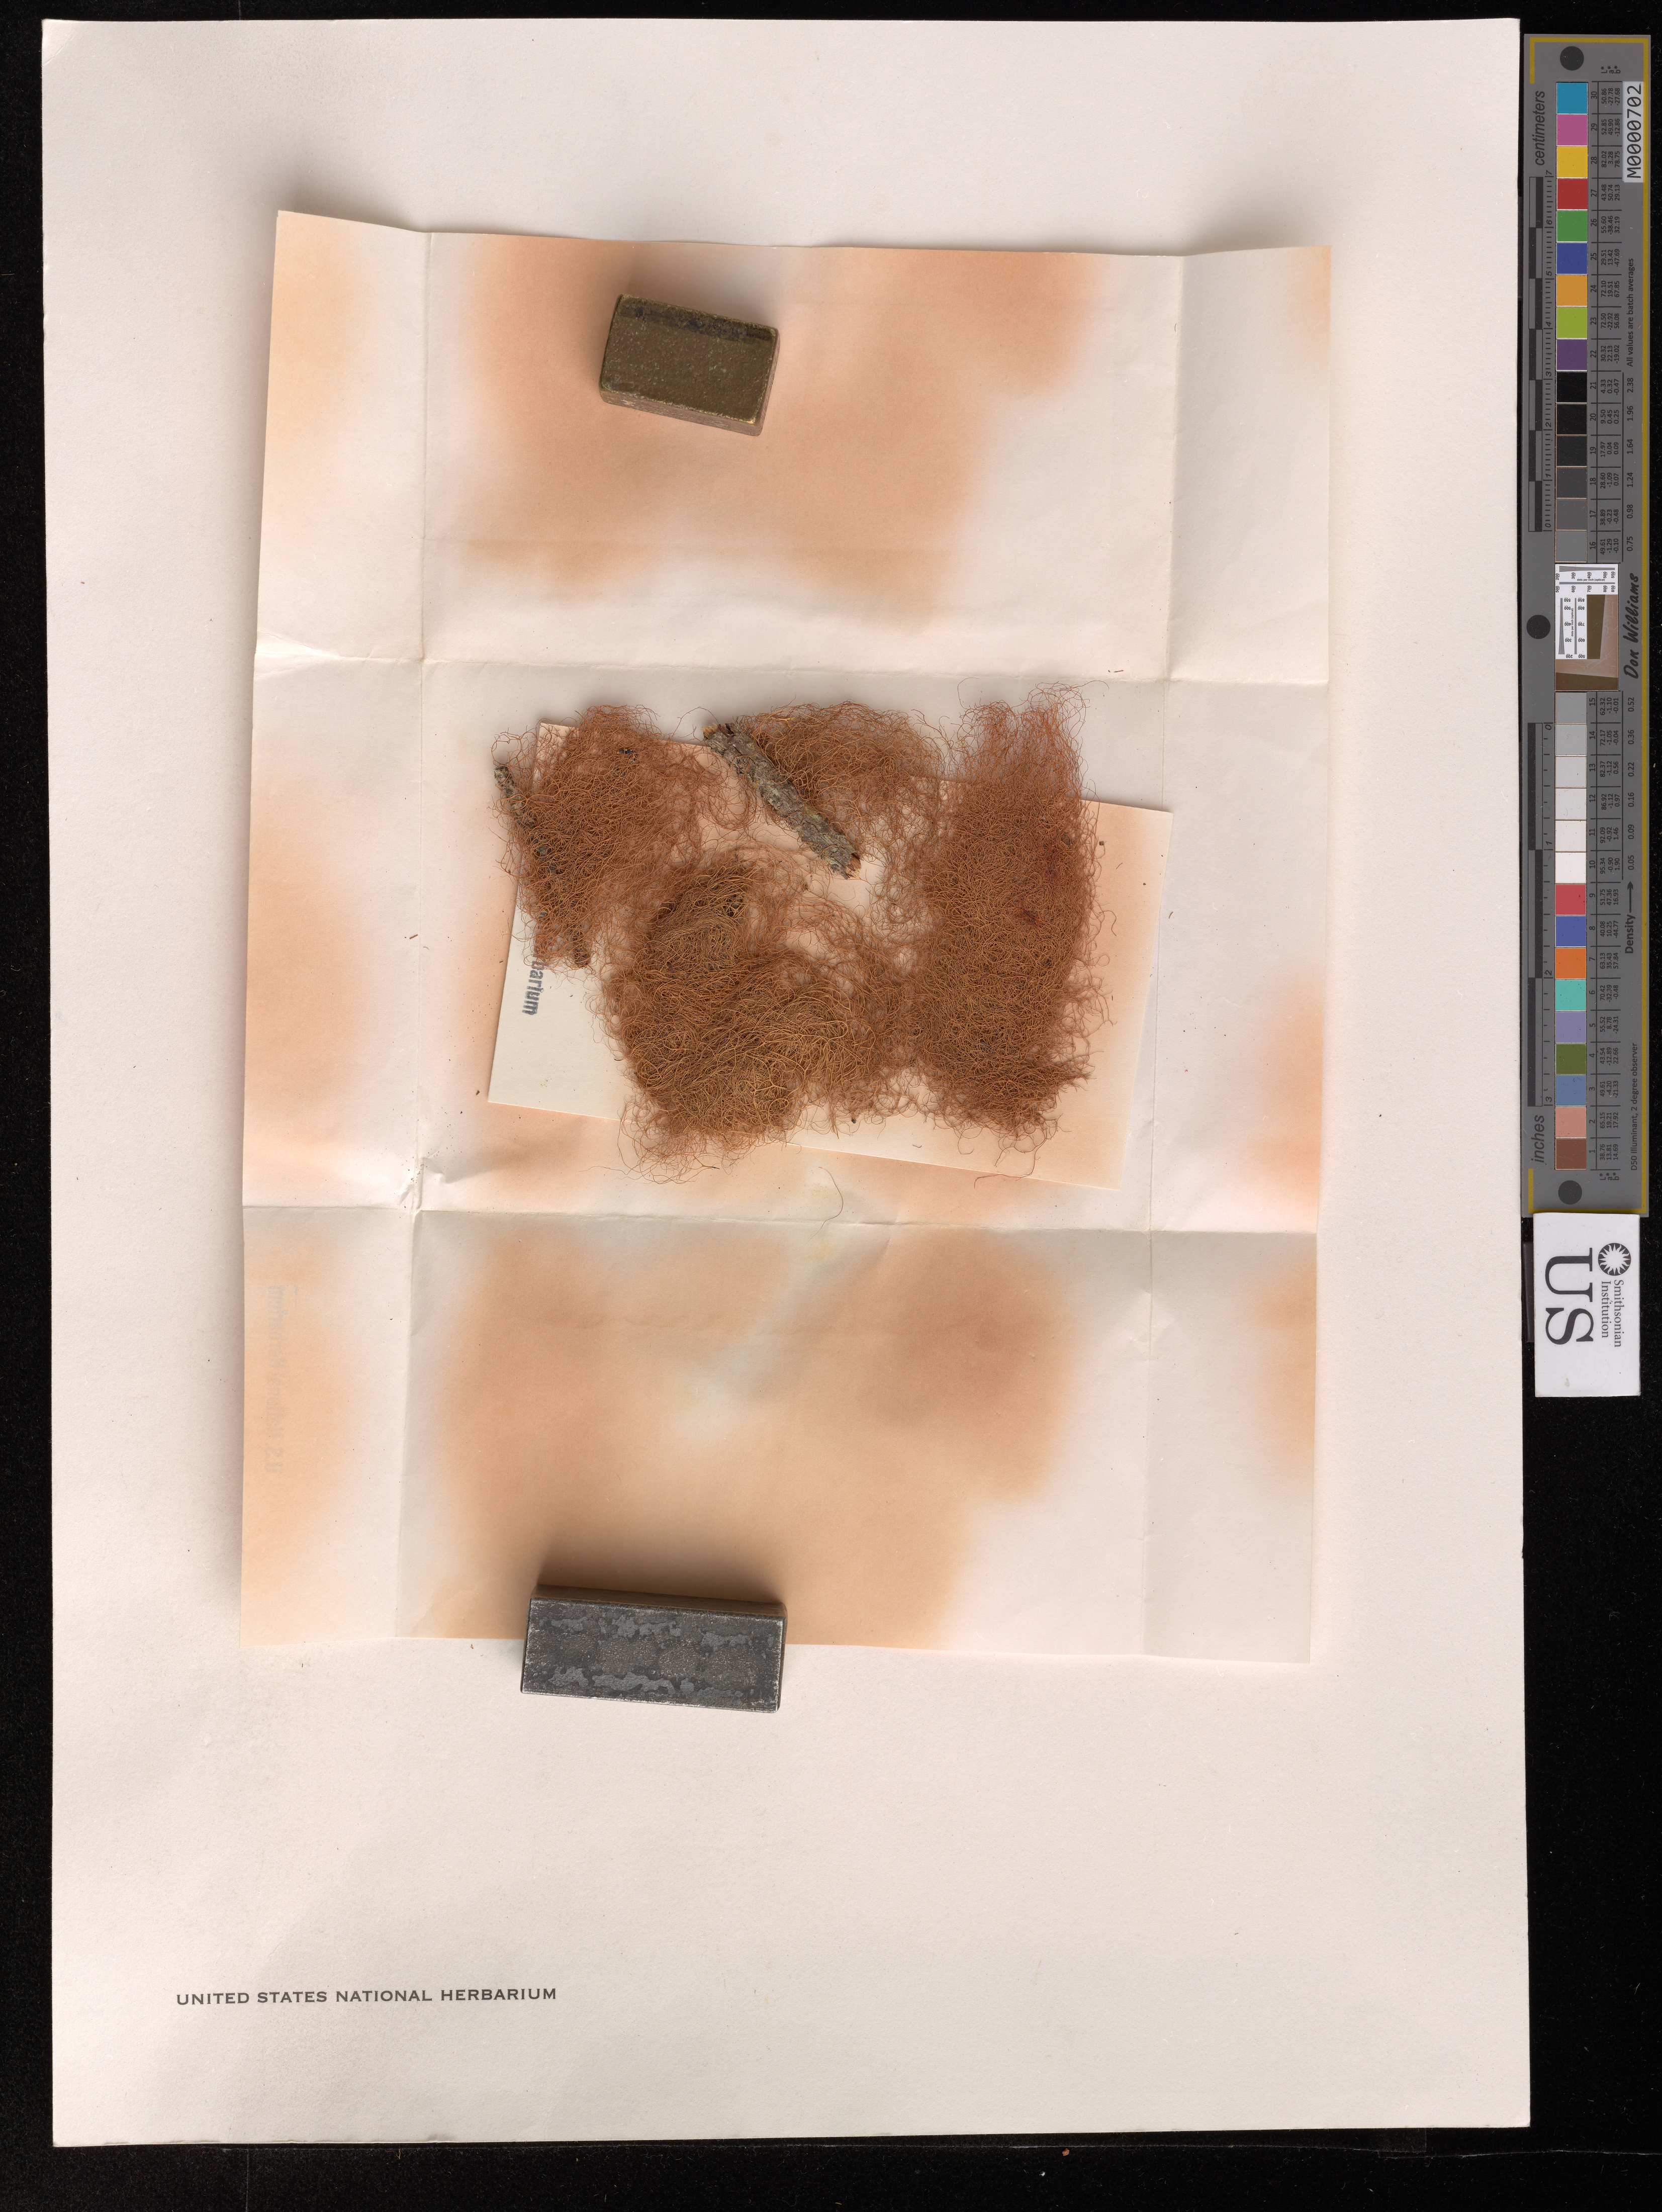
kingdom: Fungi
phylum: Ascomycota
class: Lecanoromycetes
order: Lecanorales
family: Parmeliaceae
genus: Bryoria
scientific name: Bryoria pseudofuscescens var. pikei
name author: (Brodo & D. Hawksw.) McCune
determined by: McMullin, R. Troy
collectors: R. Riefner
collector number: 86-105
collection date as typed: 20 Apr 1986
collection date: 1986-04-20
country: United States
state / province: California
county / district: Sonoma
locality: Fisk Cove State Park, Salt Point along Rte. 1